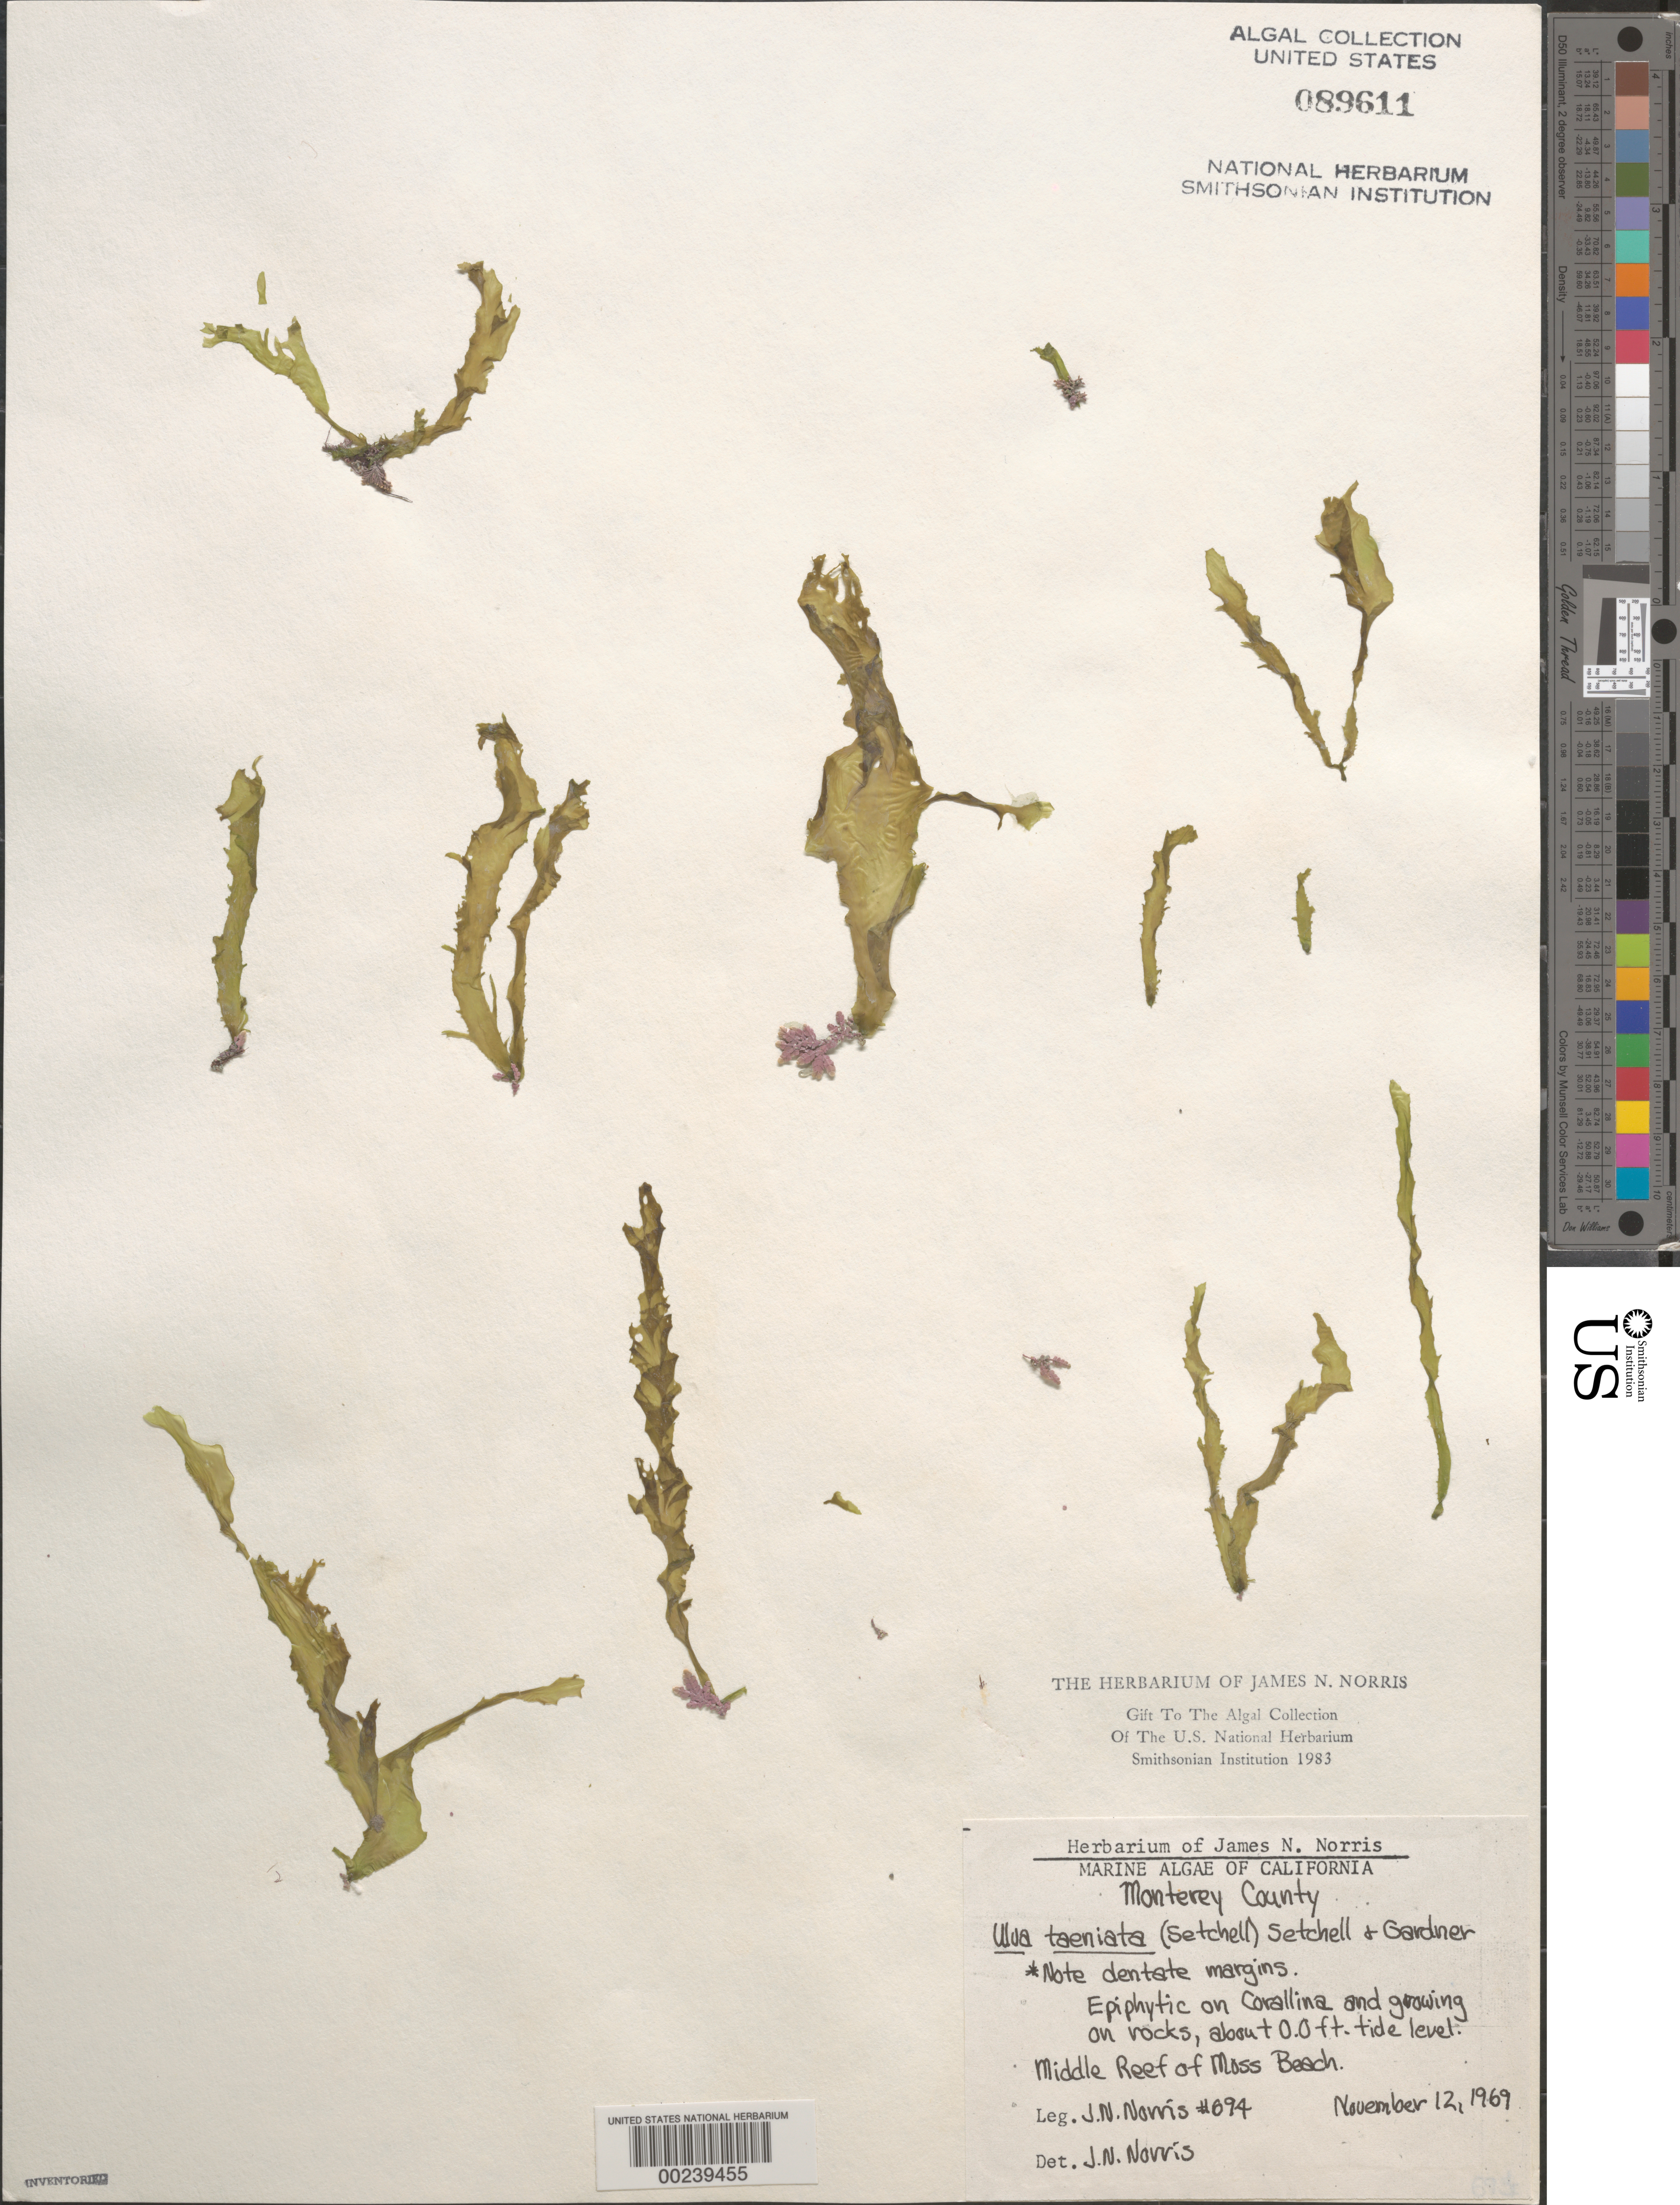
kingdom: Plantae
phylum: Chlorophyta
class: Ulvophyceae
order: Ulvales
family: Ulvaceae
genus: Ulva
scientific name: Ulva taeniata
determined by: Norris, James N.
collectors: J. N. Norris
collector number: JN-694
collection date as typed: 12 Nov 1969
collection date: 1969-11-12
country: United States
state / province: California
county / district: Monterey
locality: Middle Reef of Moss Beach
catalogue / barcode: US 89611